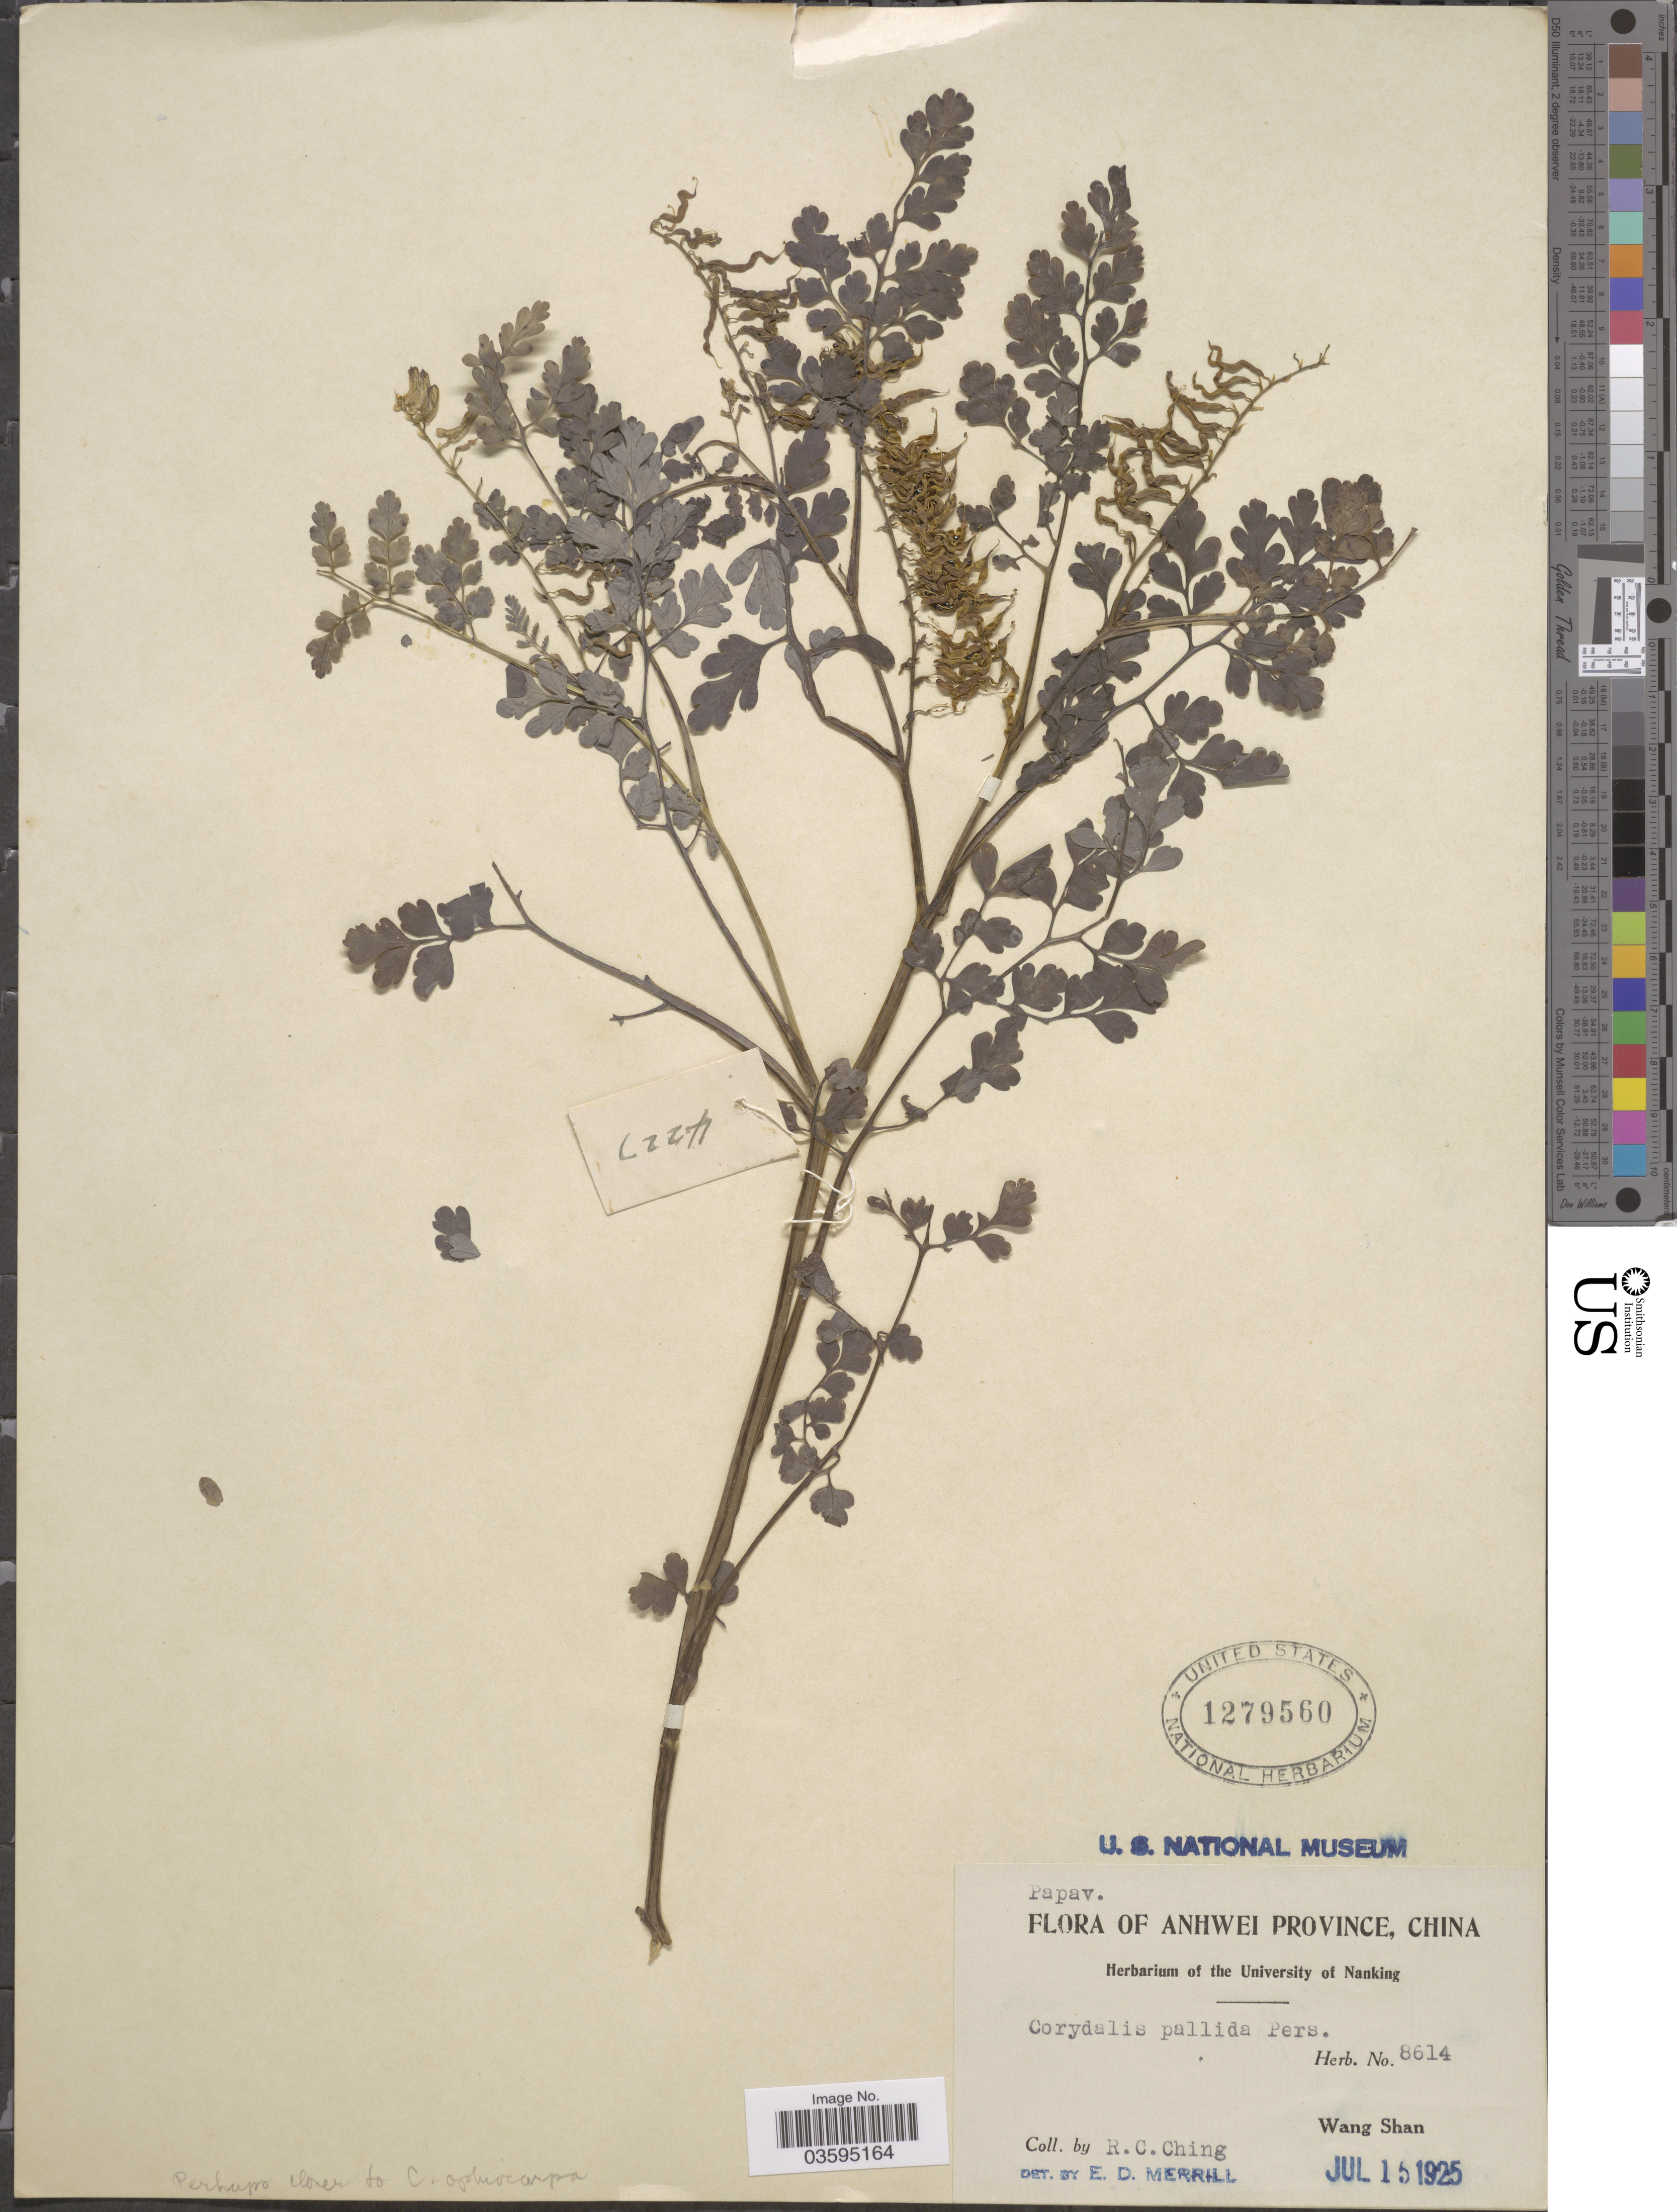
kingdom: Plantae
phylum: Tracheophyta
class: Magnoliopsida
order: Ranunculales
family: Papaveraceae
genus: Corydalis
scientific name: Corydalis ophiocarpa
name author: Hook. f. & Thomson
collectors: R. C. Ching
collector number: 8614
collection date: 1925-07-15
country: China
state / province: Anhui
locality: Anhwei Province. Wang Shan.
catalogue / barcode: US 1279560